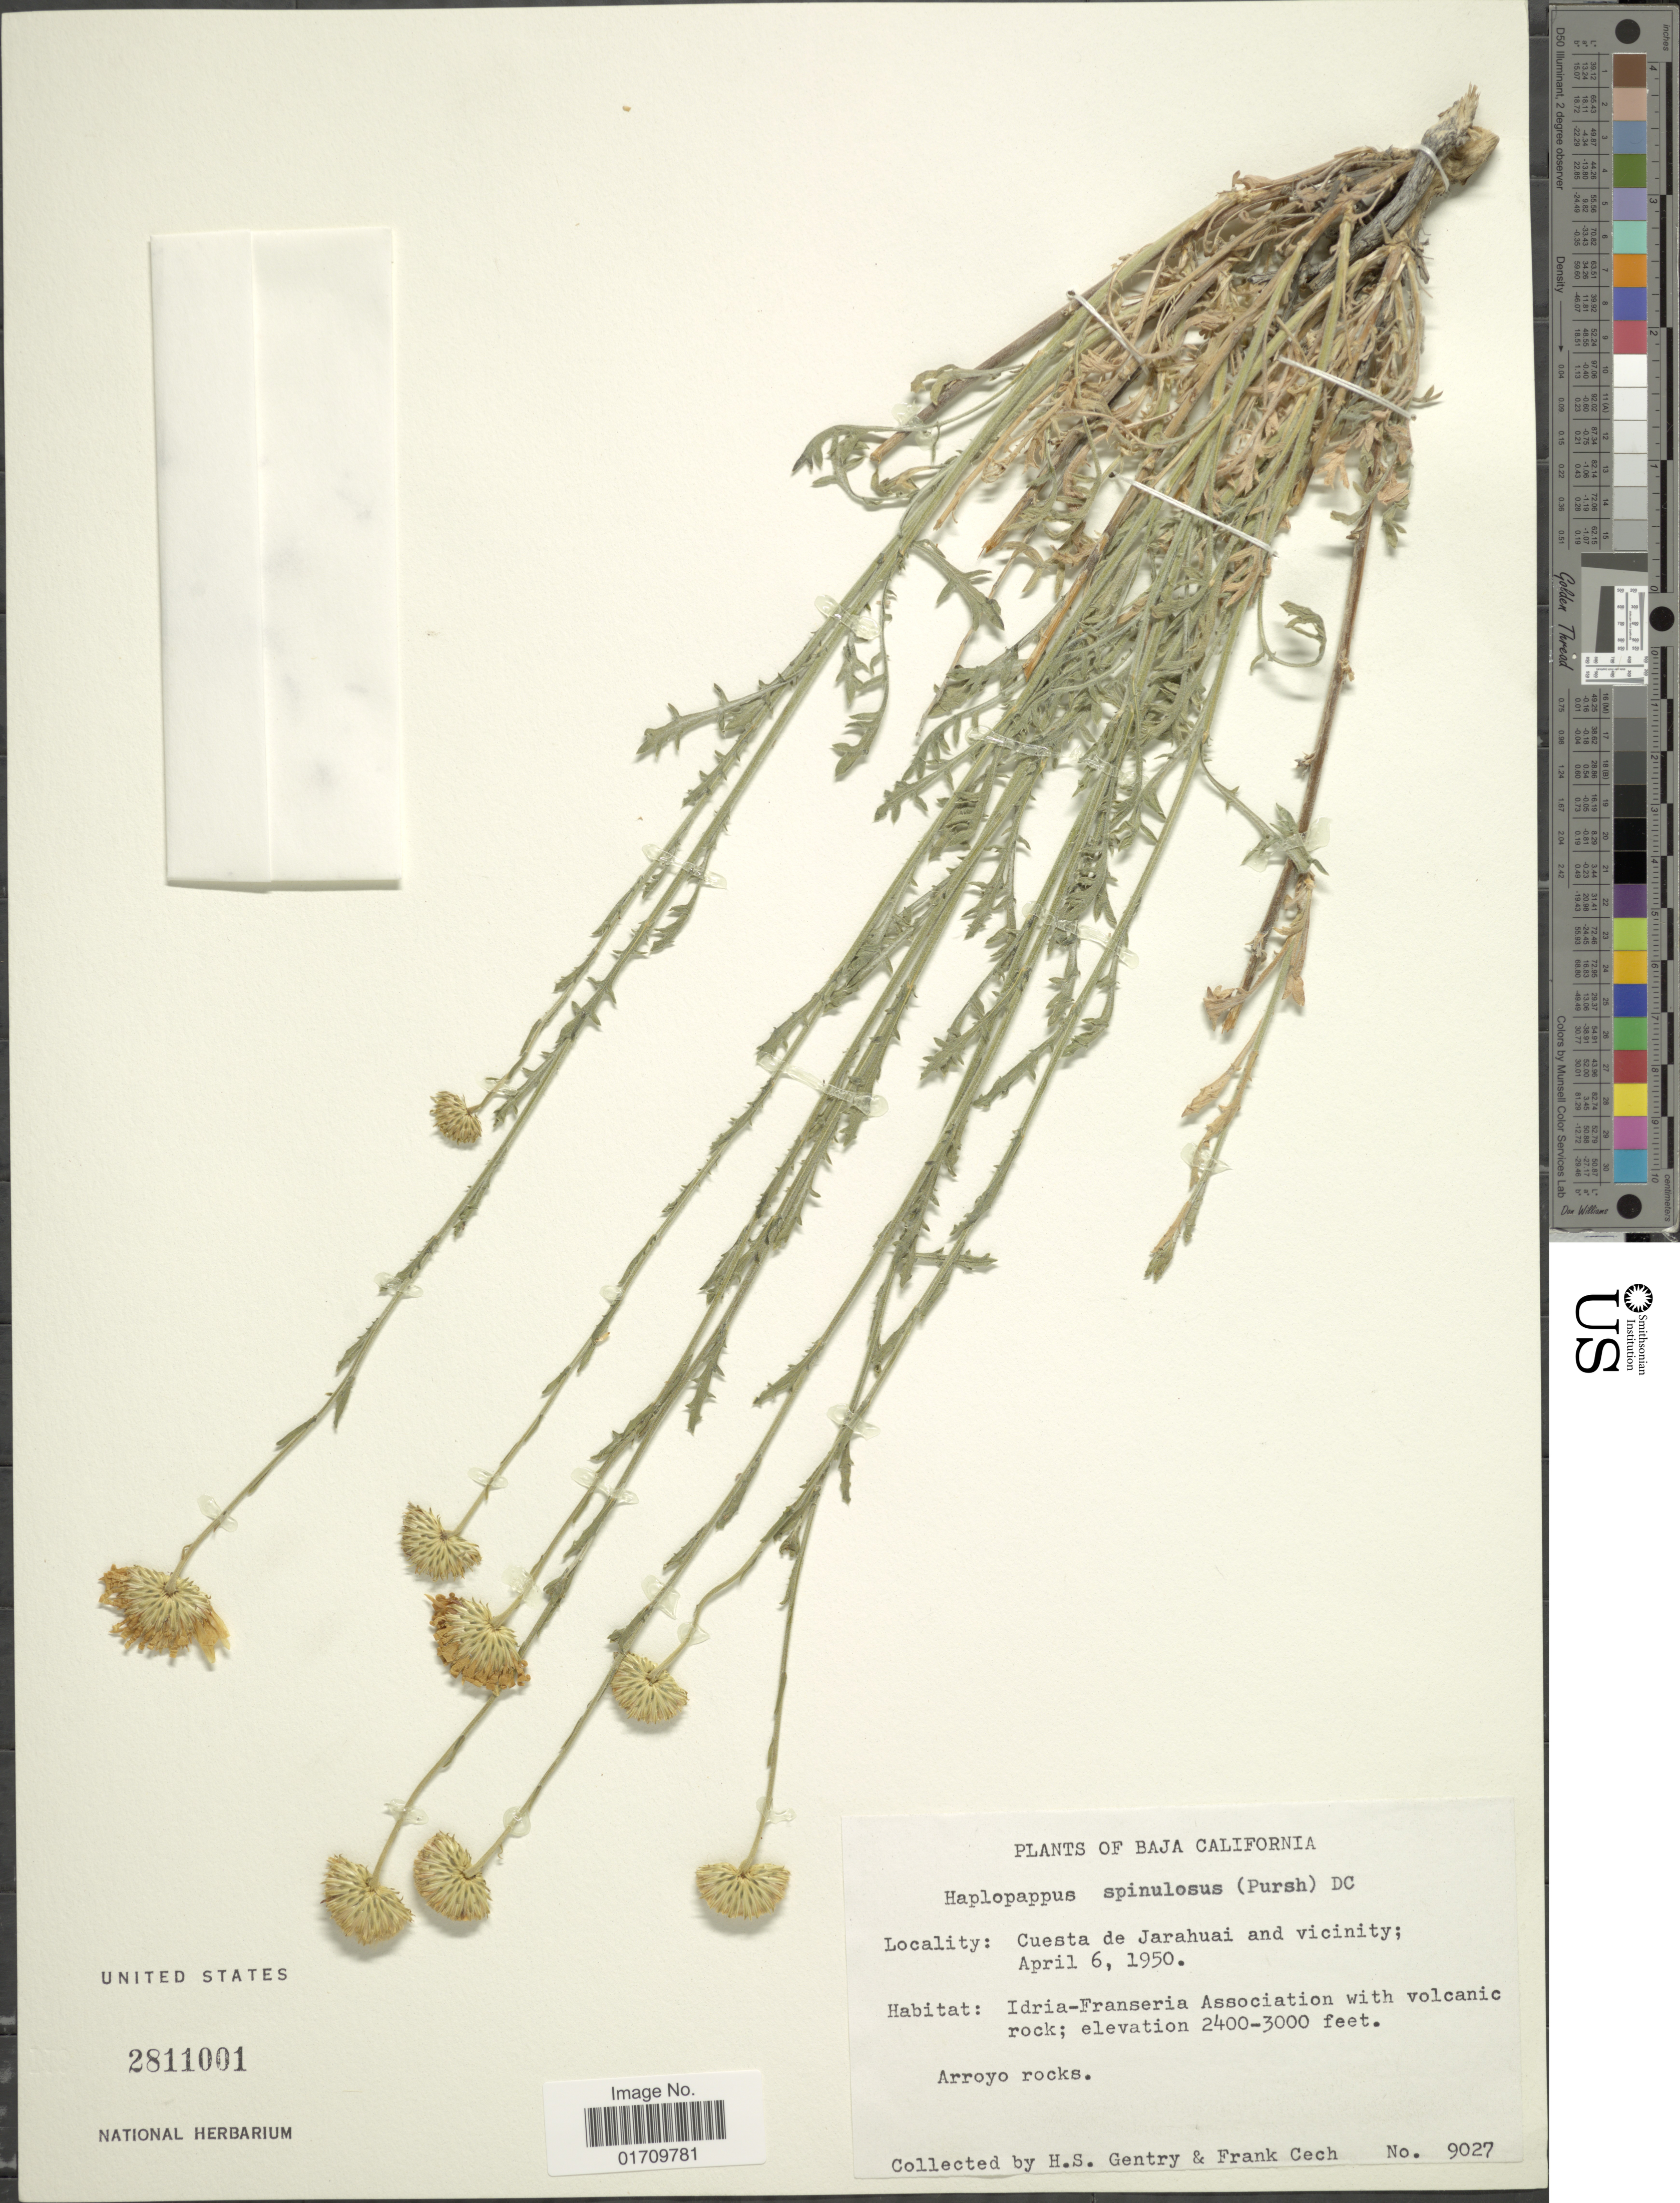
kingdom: Plantae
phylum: Tracheophyta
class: Magnoliopsida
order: Asterales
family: Asteraceae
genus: Machaeranthera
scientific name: Machaeranthera sp.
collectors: H. S. Gentry & F. Cech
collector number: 9027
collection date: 1950-04-06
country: Mexico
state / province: Baja California Sur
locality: Cuesta de Jarahuai and vicinity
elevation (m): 732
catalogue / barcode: US 2811001